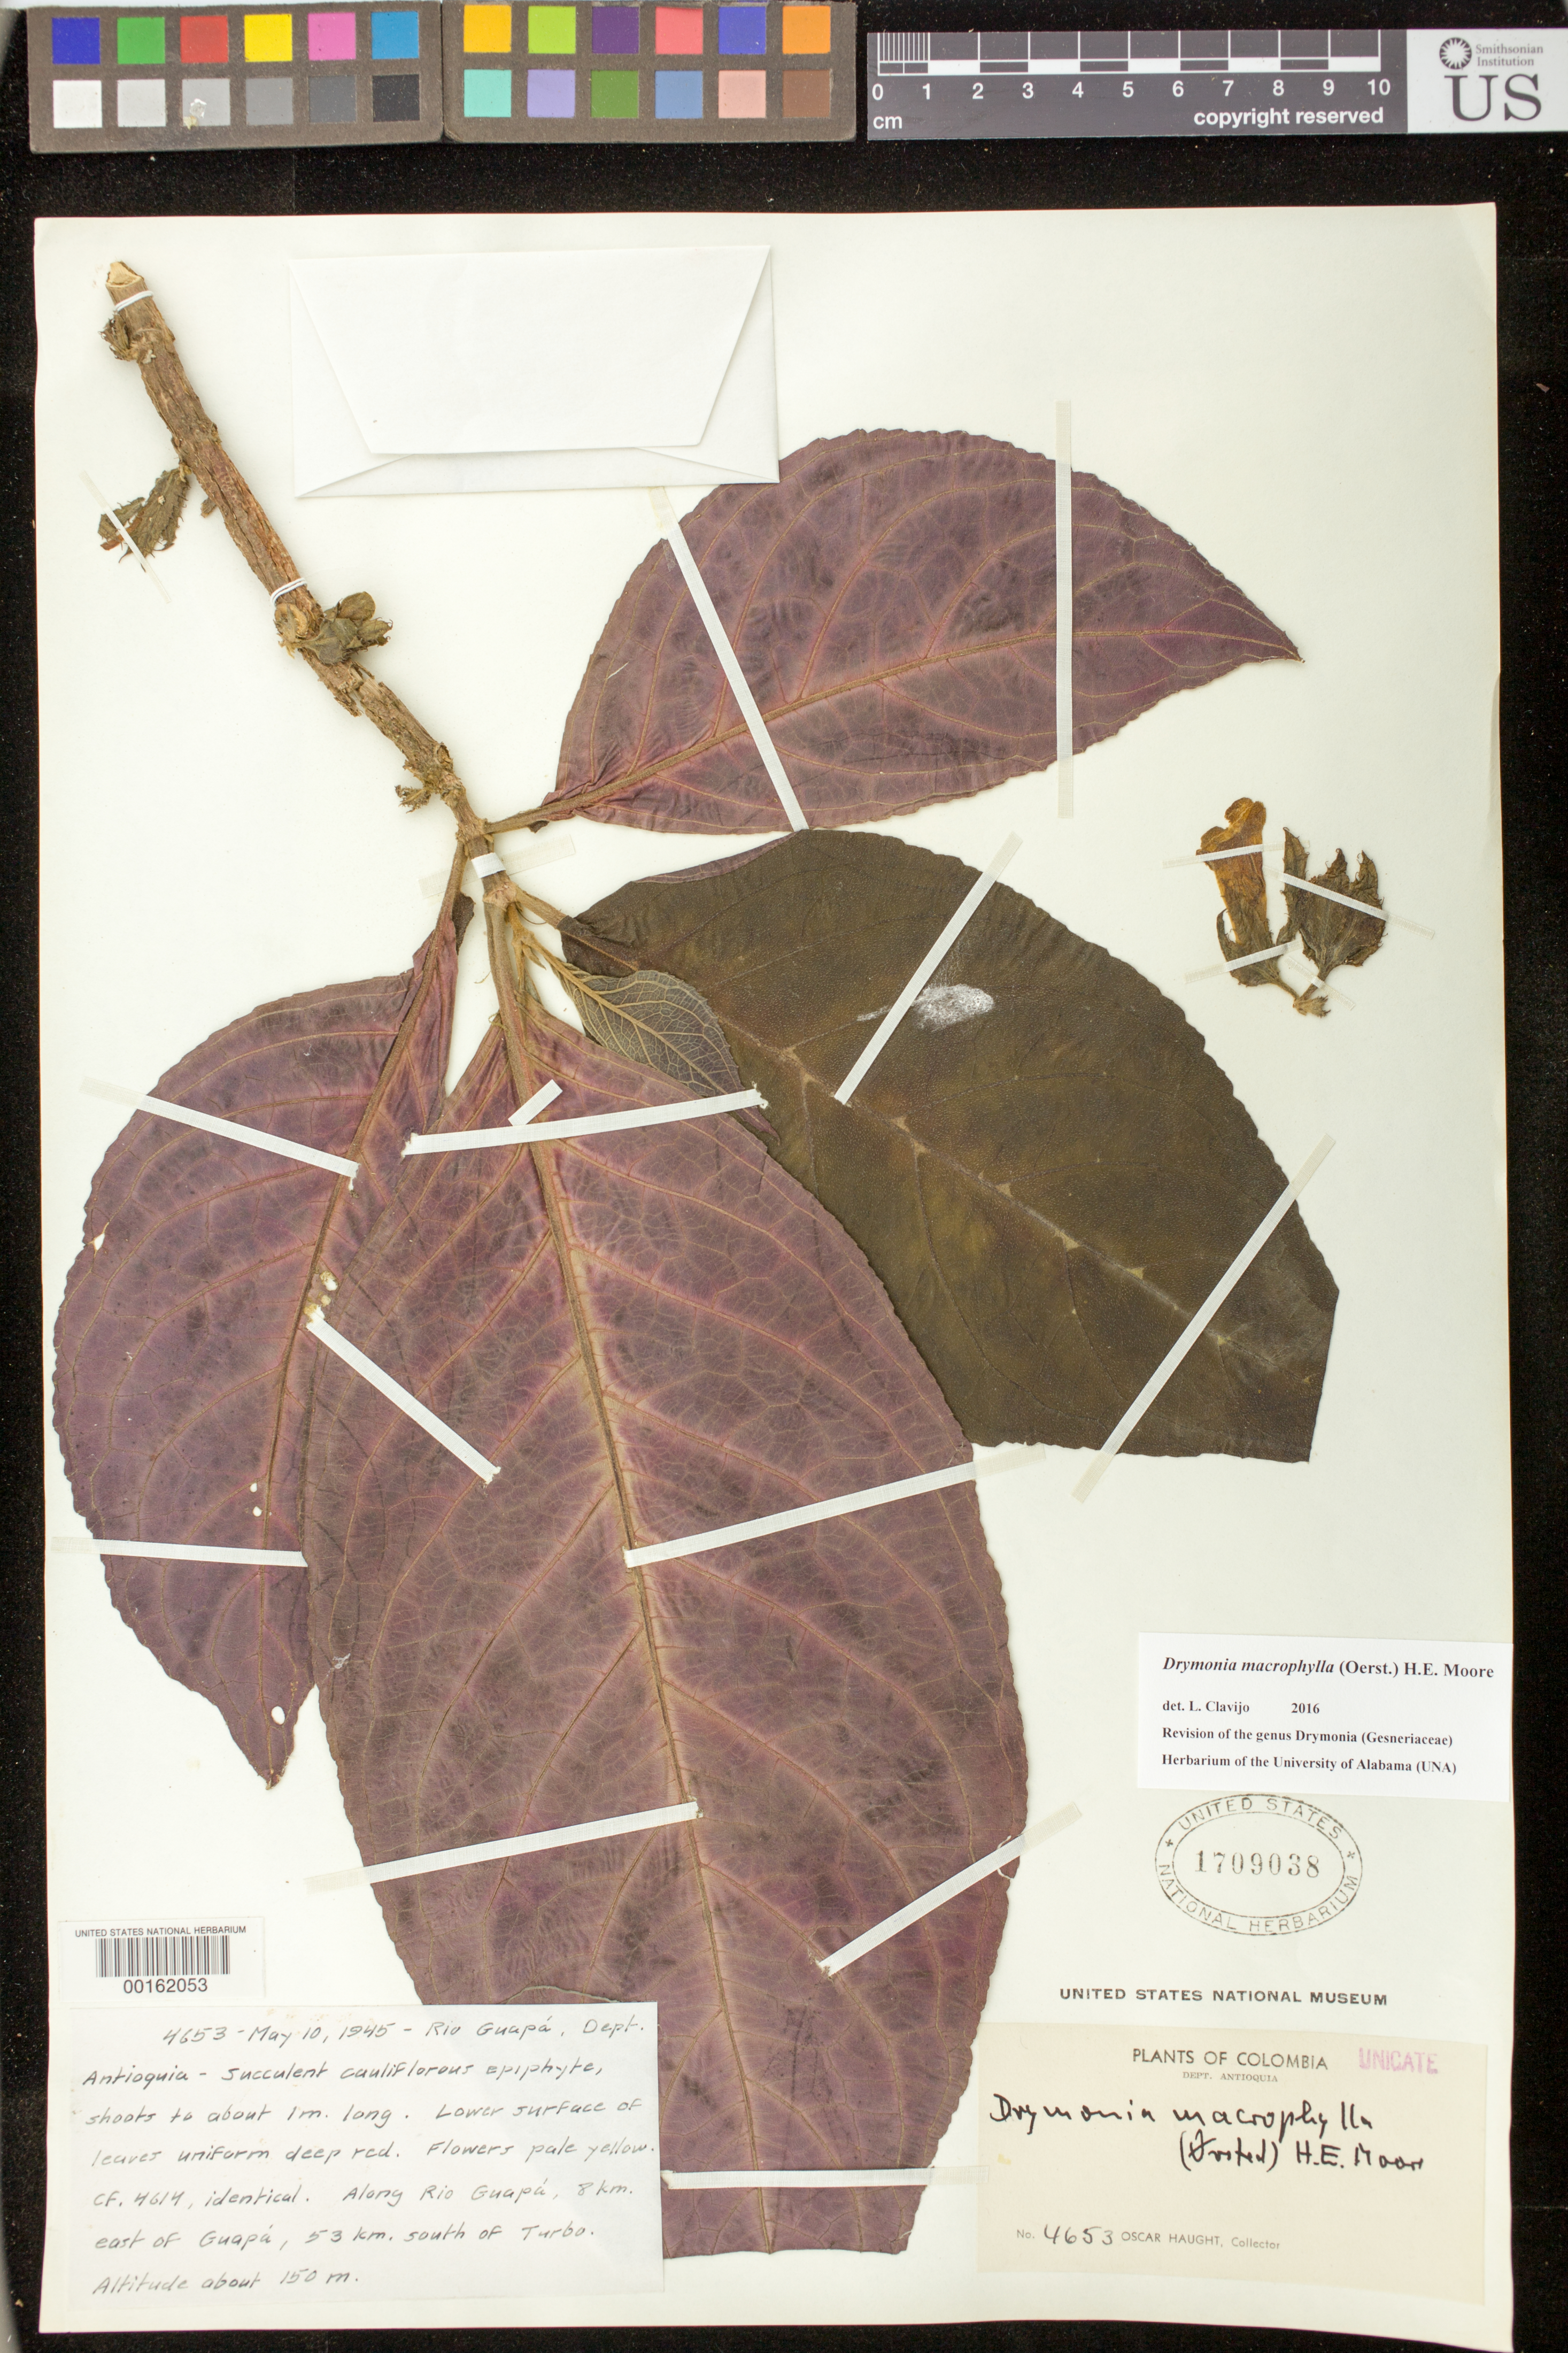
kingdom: Plantae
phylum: Tracheophyta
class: Magnoliopsida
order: Lamiales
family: Gesneriaceae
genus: Drymonia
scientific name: Drymonia macrophylla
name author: (Oerst.) H.E. Moore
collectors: O. L. Haught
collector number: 4653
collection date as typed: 10 May 1945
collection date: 1945-05-10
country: Colombia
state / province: Antioquia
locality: Rio Guapa, along Rio Guapa, 8 km E of Guapa, 53 km S of Turbo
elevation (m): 150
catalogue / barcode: US 1709038